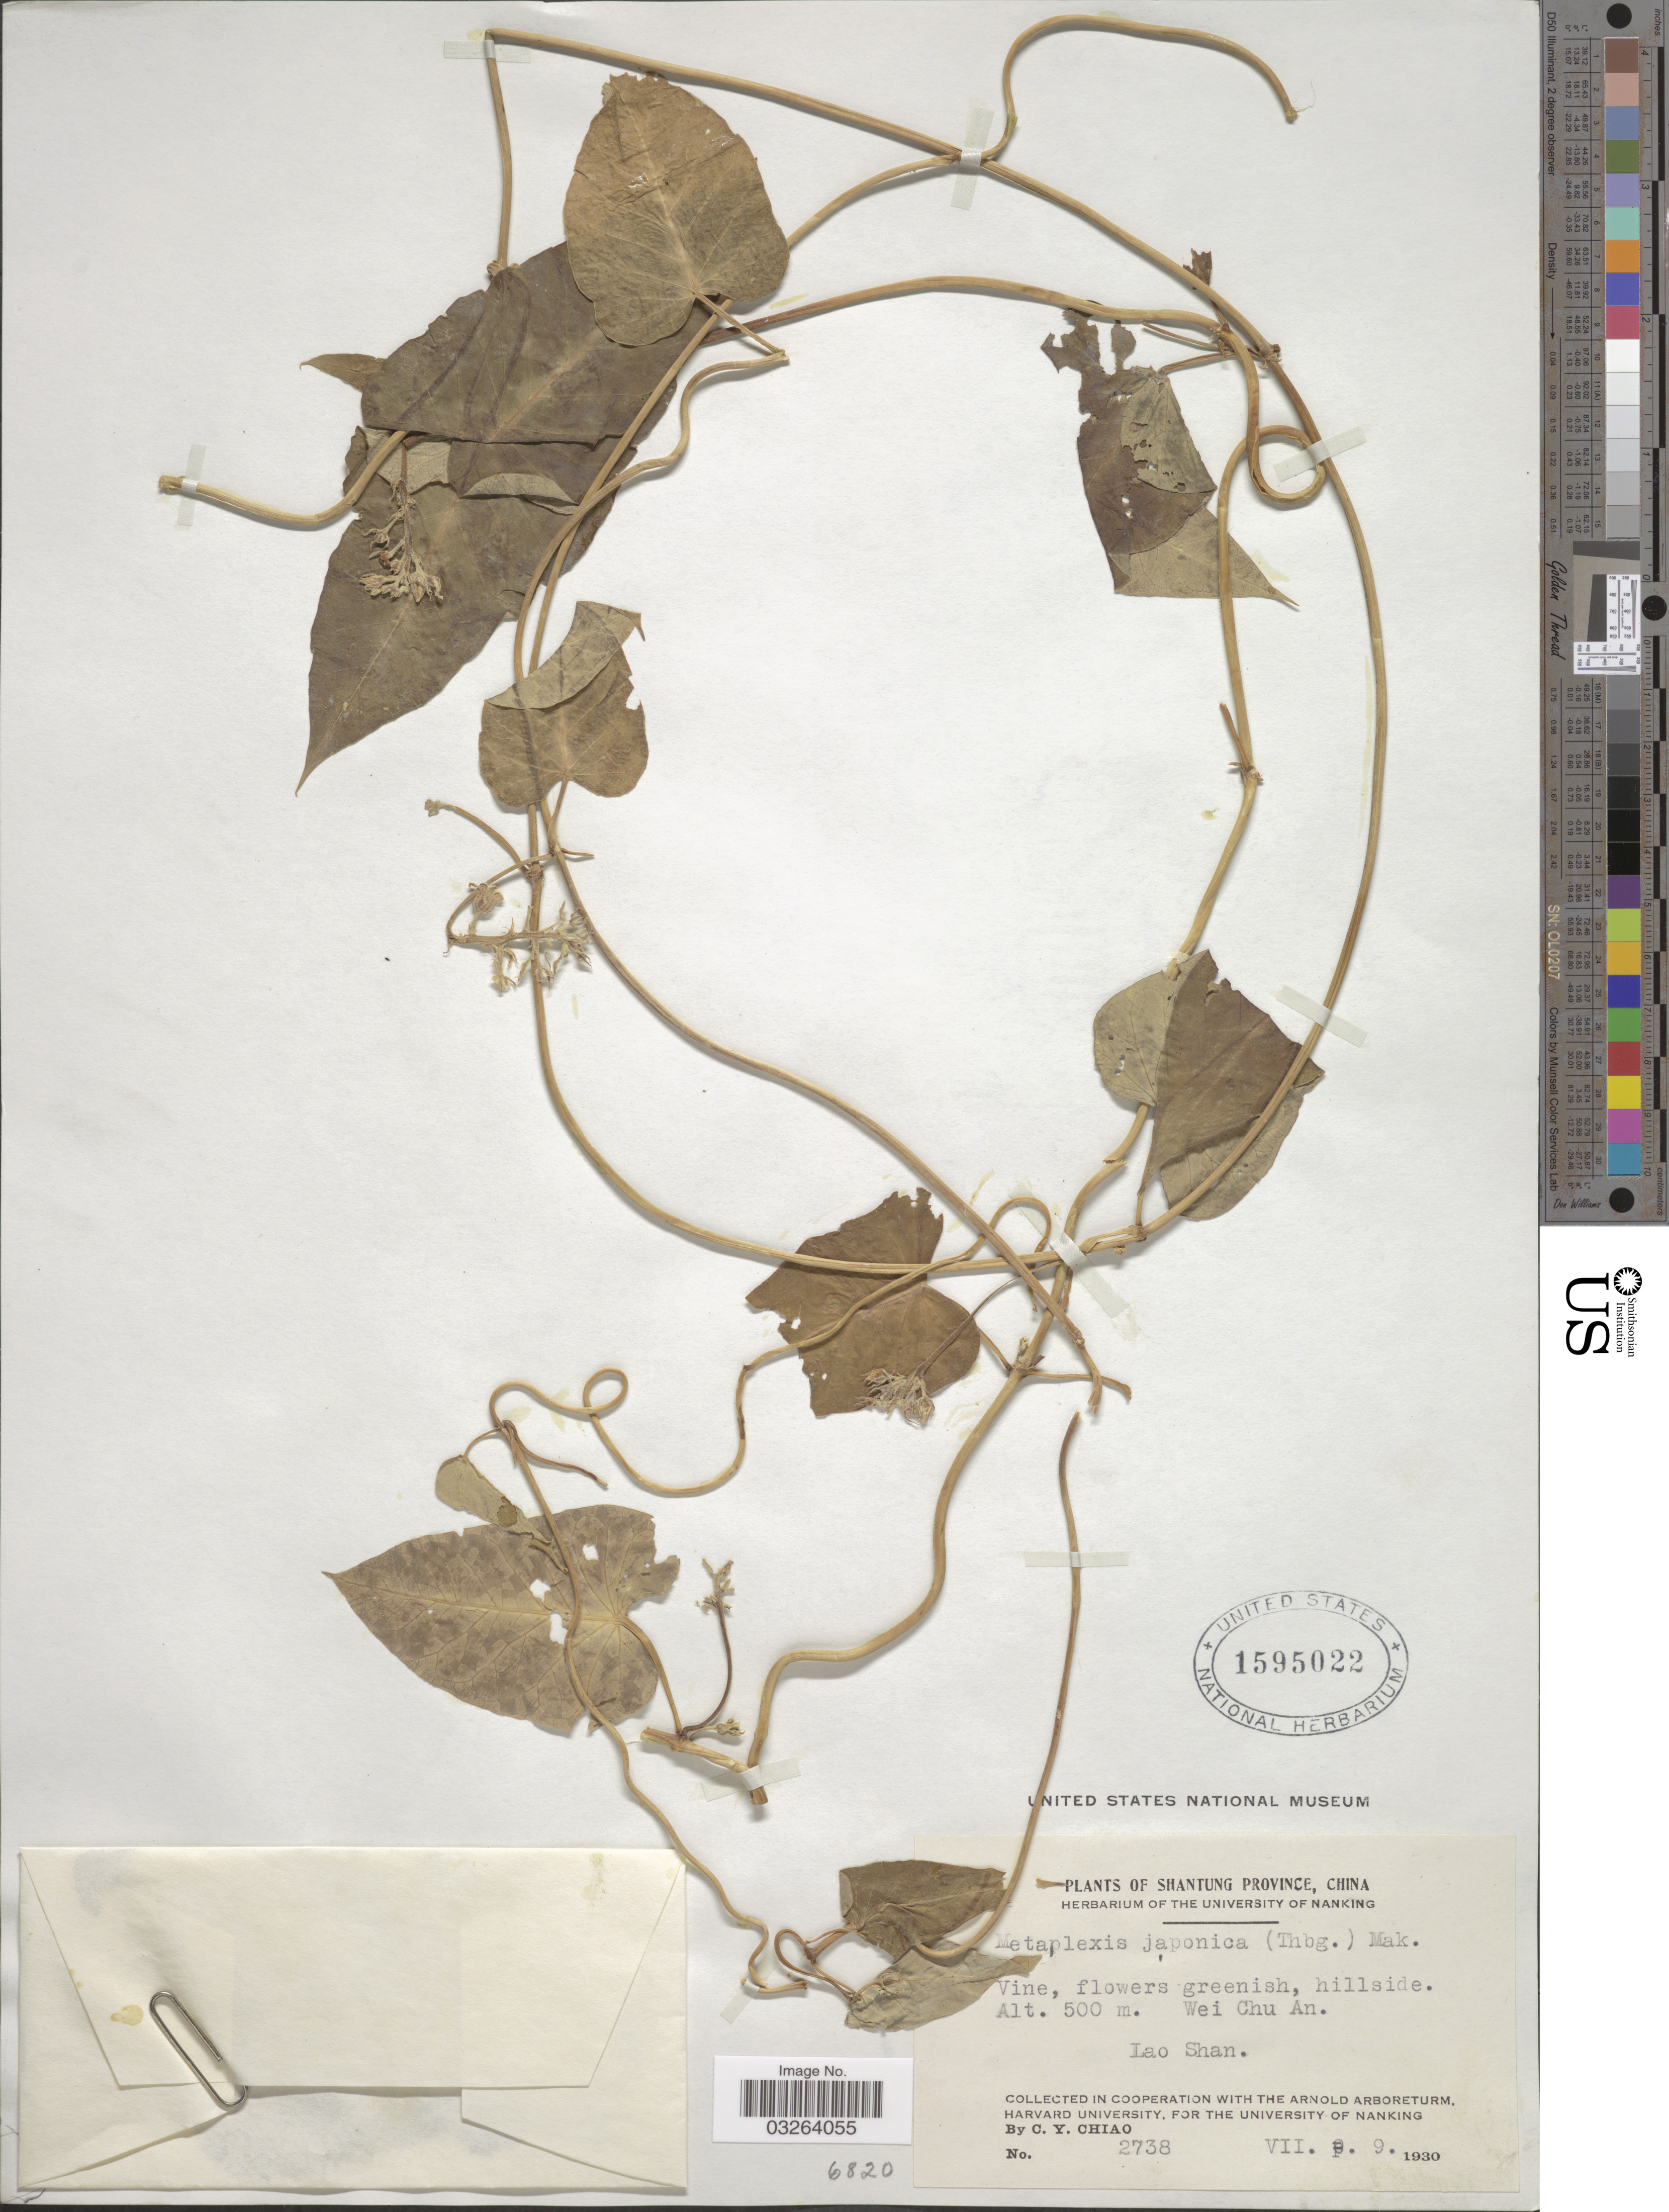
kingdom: Plantae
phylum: Tracheophyta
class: Magnoliopsida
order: Gentianales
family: Apocynaceae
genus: Metaplexis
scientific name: Metaplexis japonica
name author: (Thunb.) Makino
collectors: C. Y. Chiao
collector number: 2738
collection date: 1930-07-09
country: China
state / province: Shandong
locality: Shantung Province. Wei Chu An. Lao Shan.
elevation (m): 500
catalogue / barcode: US 1595022